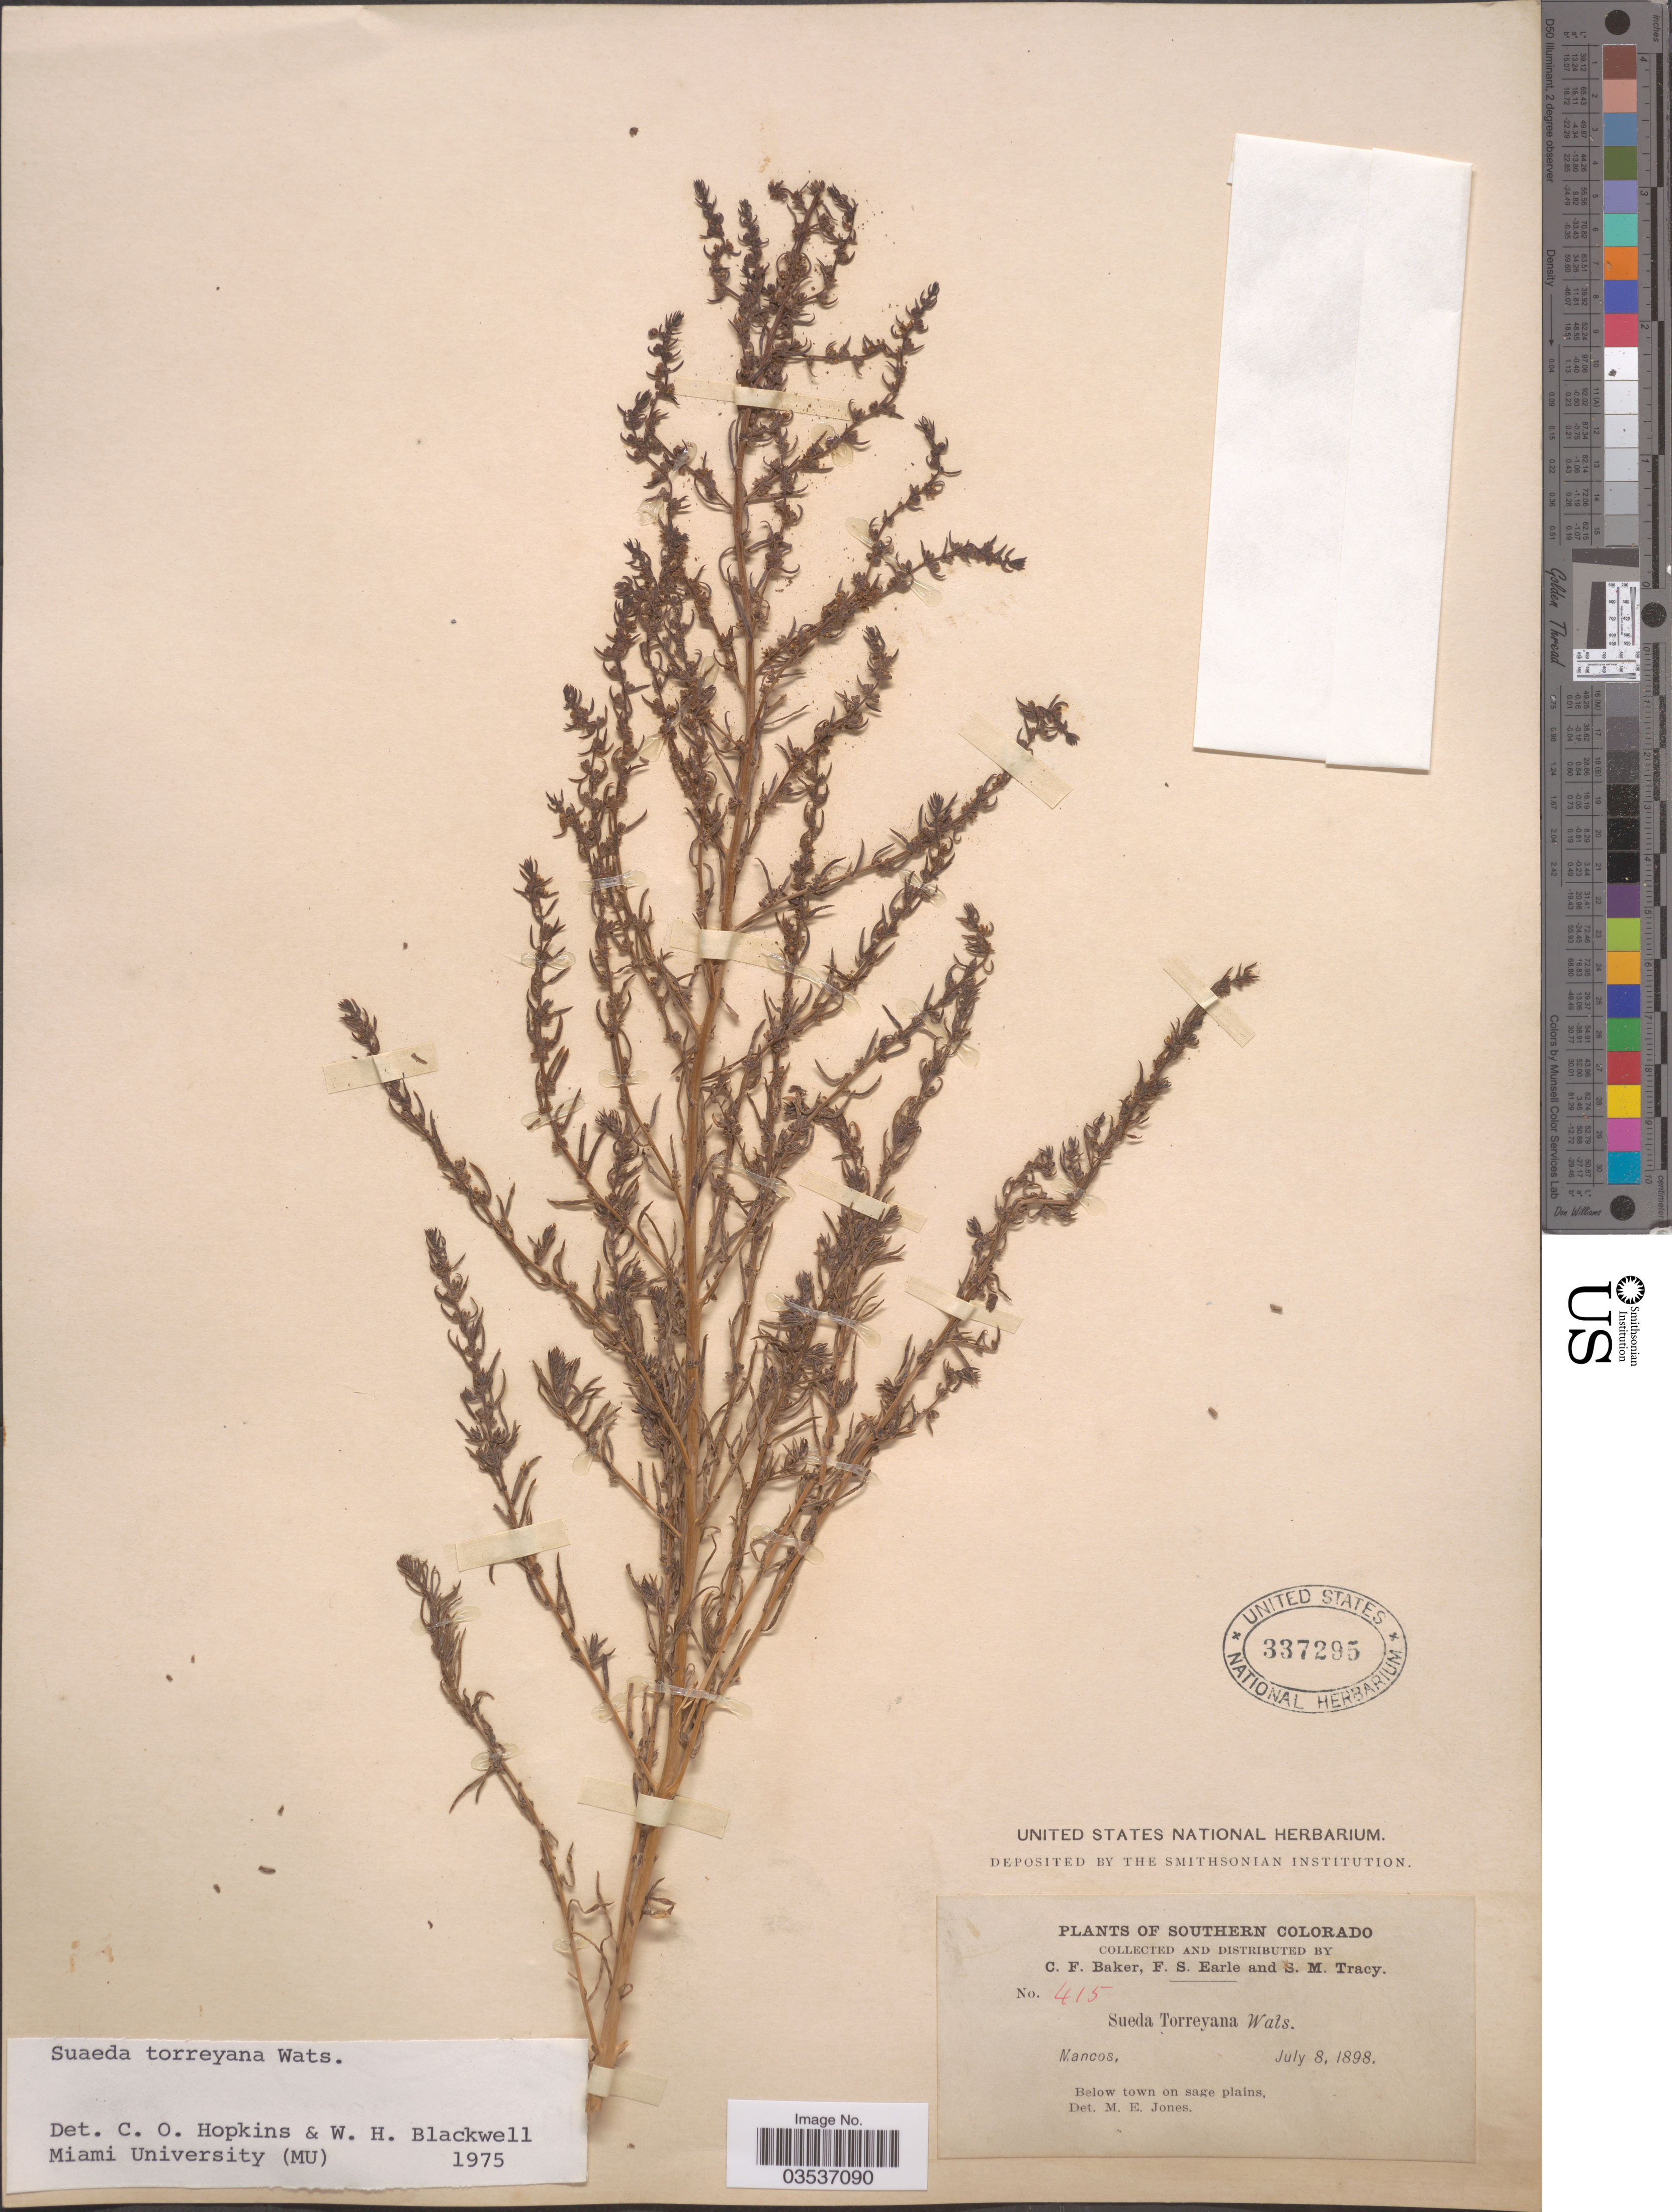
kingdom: Plantae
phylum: Tracheophyta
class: Magnoliopsida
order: Caryophyllales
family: Amaranthaceae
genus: Suaeda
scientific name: Suaeda torreyana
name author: S. Watson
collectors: C. F. Baker, F. S. Earle & S. M. Tracy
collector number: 415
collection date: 1898-07-08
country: United States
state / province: Colorado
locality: Southern Colorado. Mancos.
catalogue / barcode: US 337295